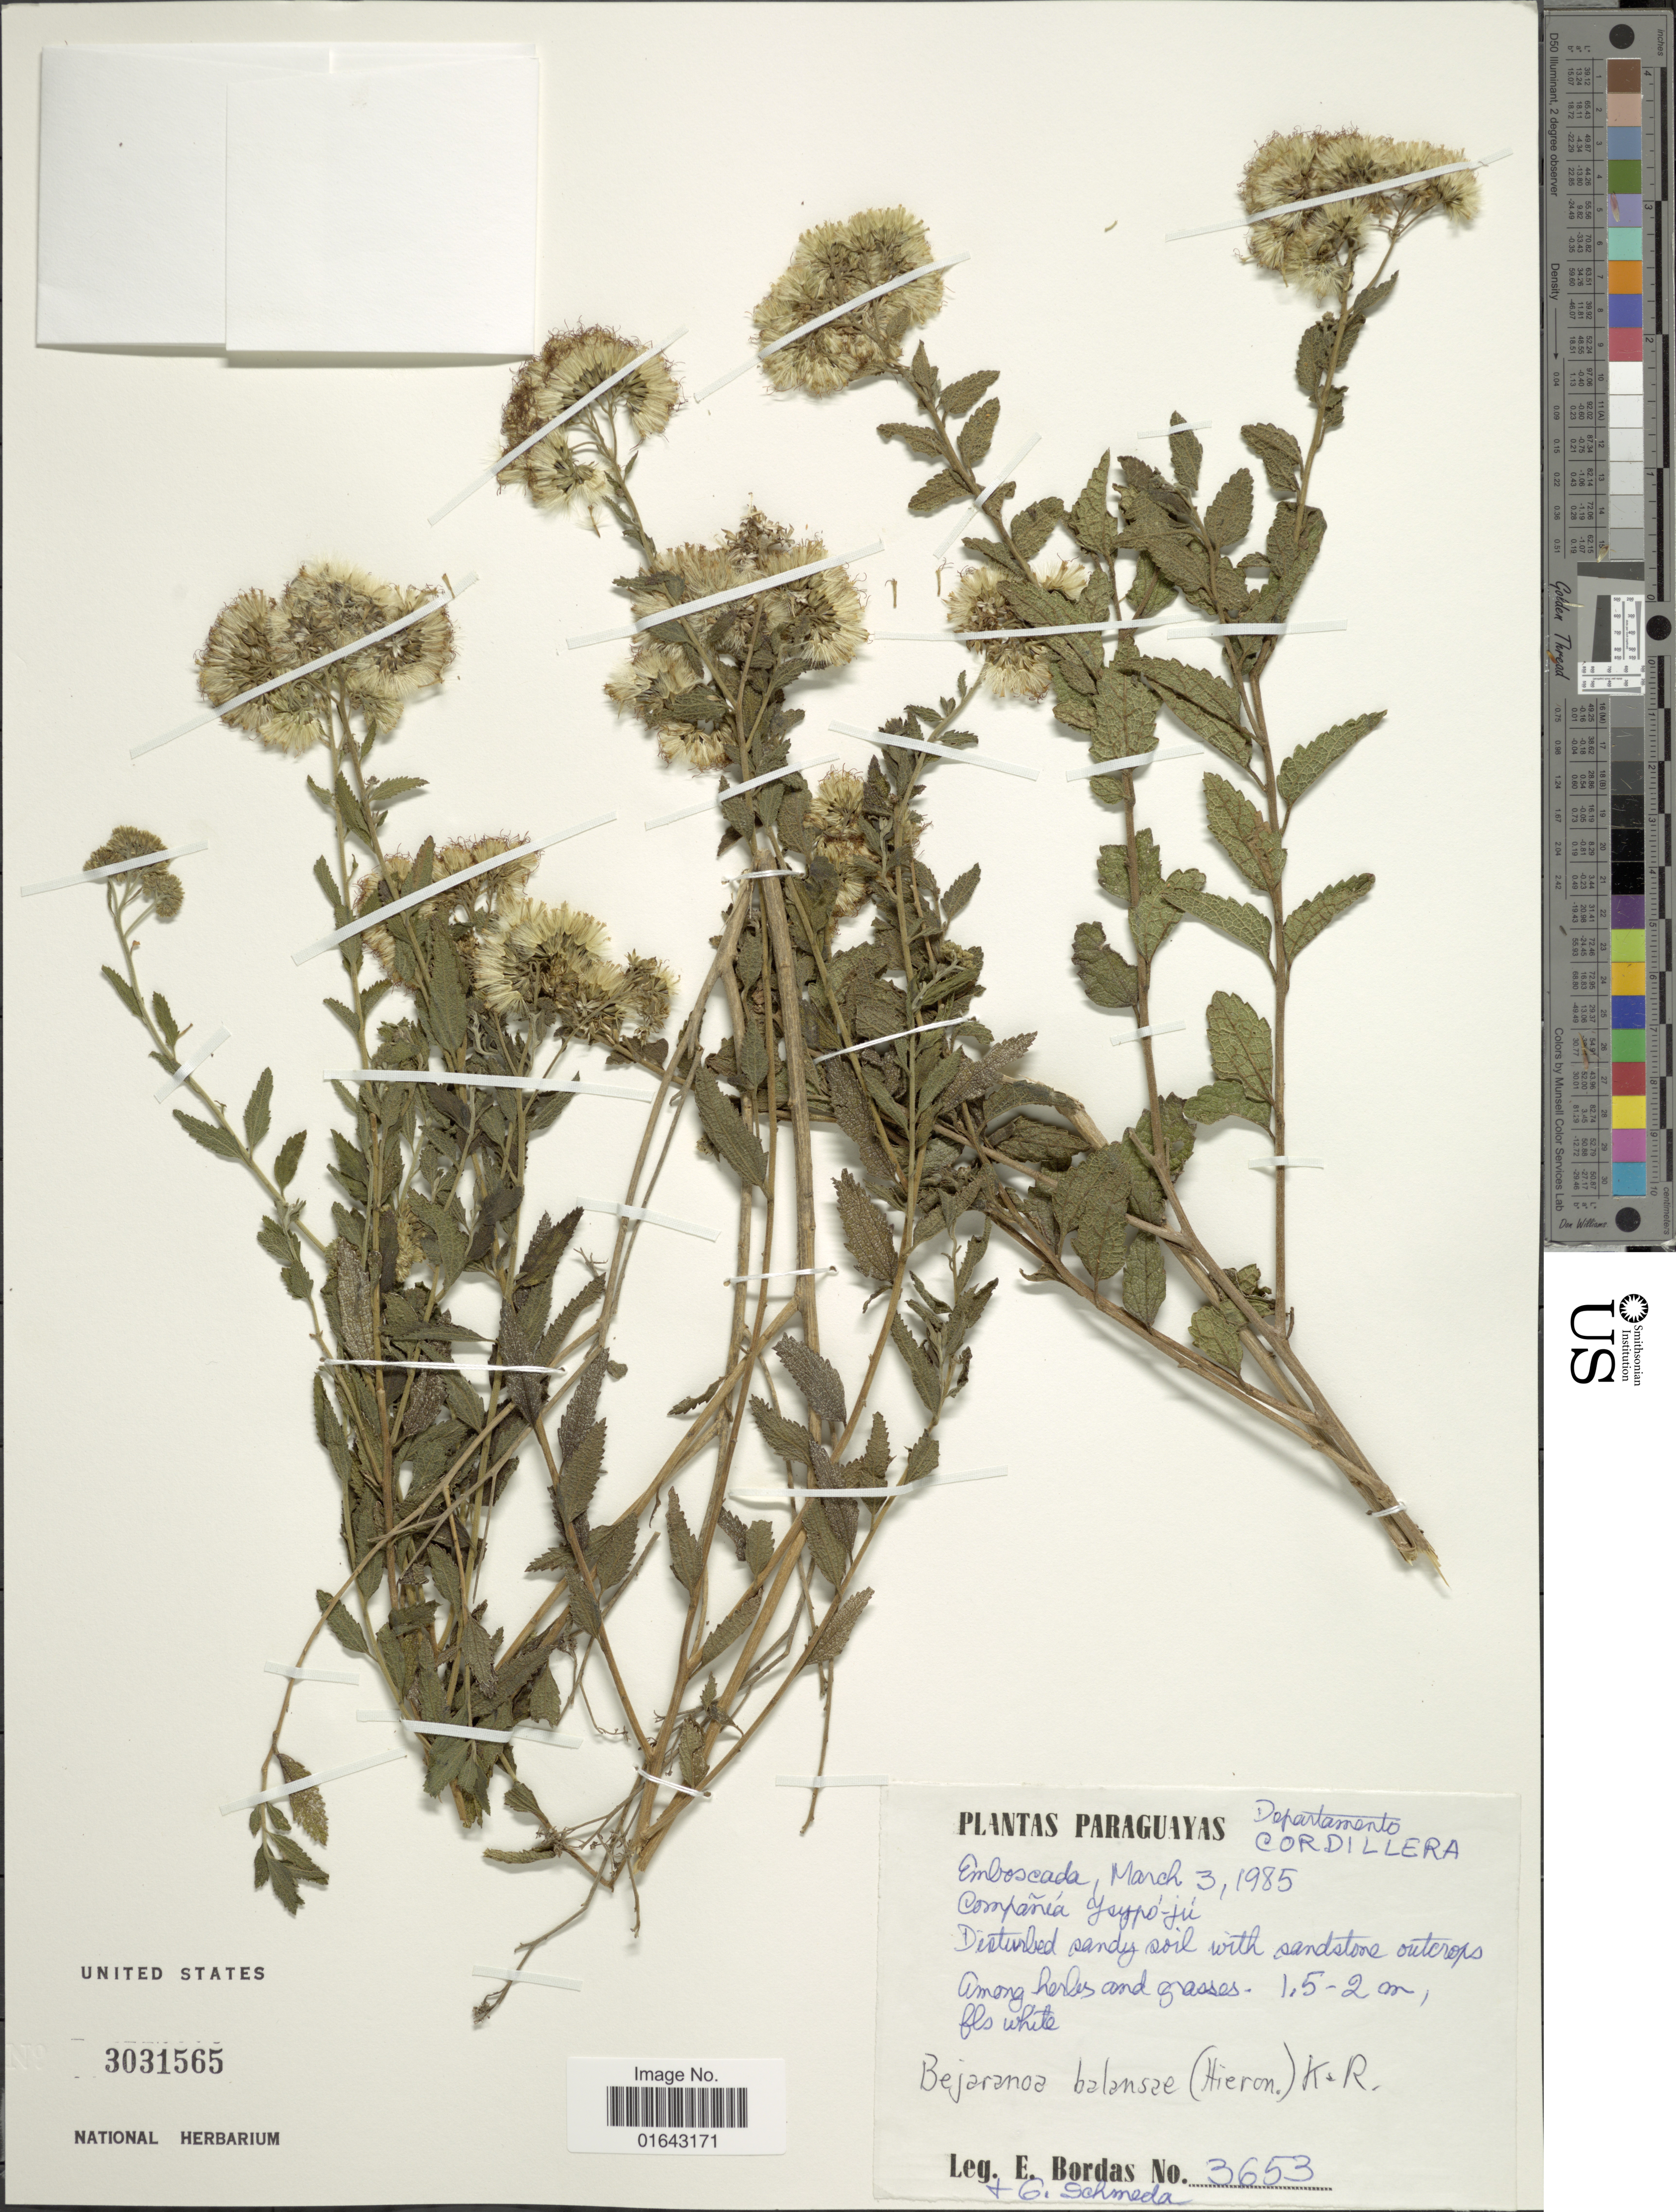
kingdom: Plantae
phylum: Tracheophyta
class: Magnoliopsida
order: Asterales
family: Asteraceae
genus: Bejaranoa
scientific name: Bejaranoa balansae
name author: (Hieron.) R.M. King & H. Rob.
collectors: E. Bordas & G. Schmeda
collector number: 3653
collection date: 1985-03-03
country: Paraguay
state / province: Cordillera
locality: Departamento Cordillera. Emboscada. Compañía Ysypó-jú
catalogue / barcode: US 3031565